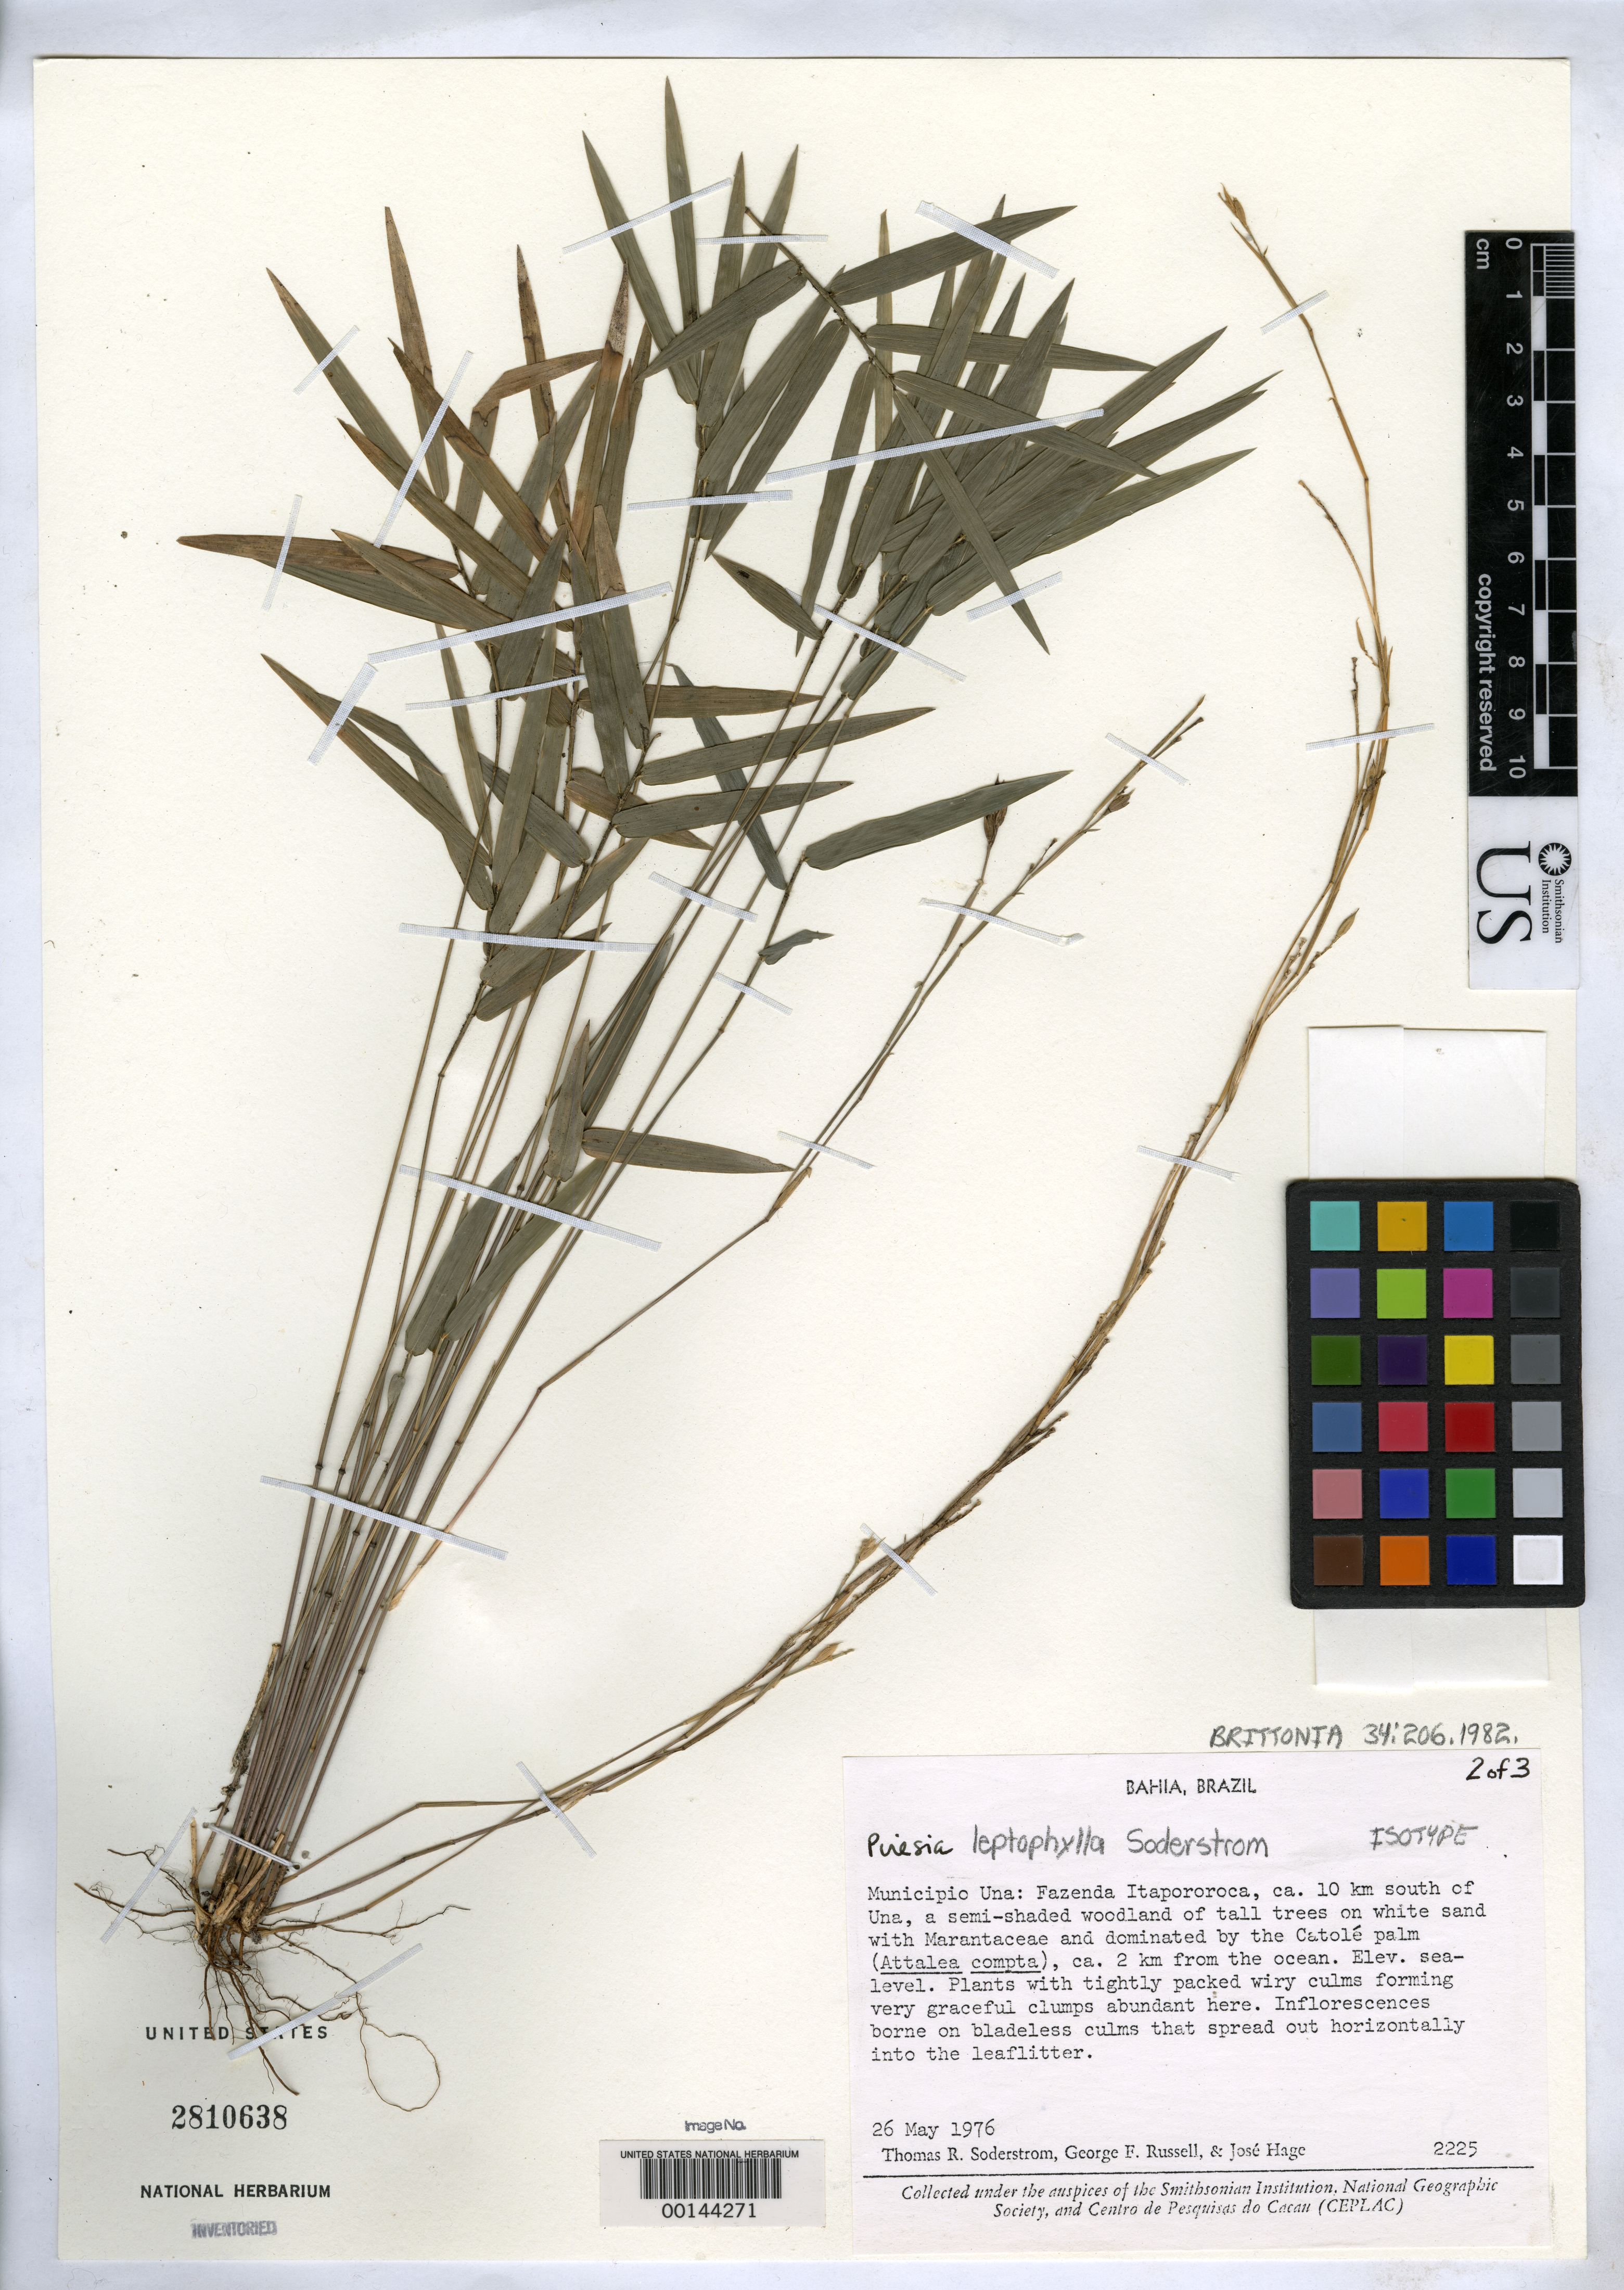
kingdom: Plantae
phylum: Tracheophyta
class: Liliopsida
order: Poales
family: Poaceae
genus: Piresia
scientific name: Piresia leptophylla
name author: Soderstr.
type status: Isotype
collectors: T. R. Soderstrom, G. Russell & J. Hage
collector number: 2225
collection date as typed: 26 May 1976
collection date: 1976-05-26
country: Brazil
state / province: Bahia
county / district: Una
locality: Fazenda Itapororoca, ca. 10 km S of Una.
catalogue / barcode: US 2810638